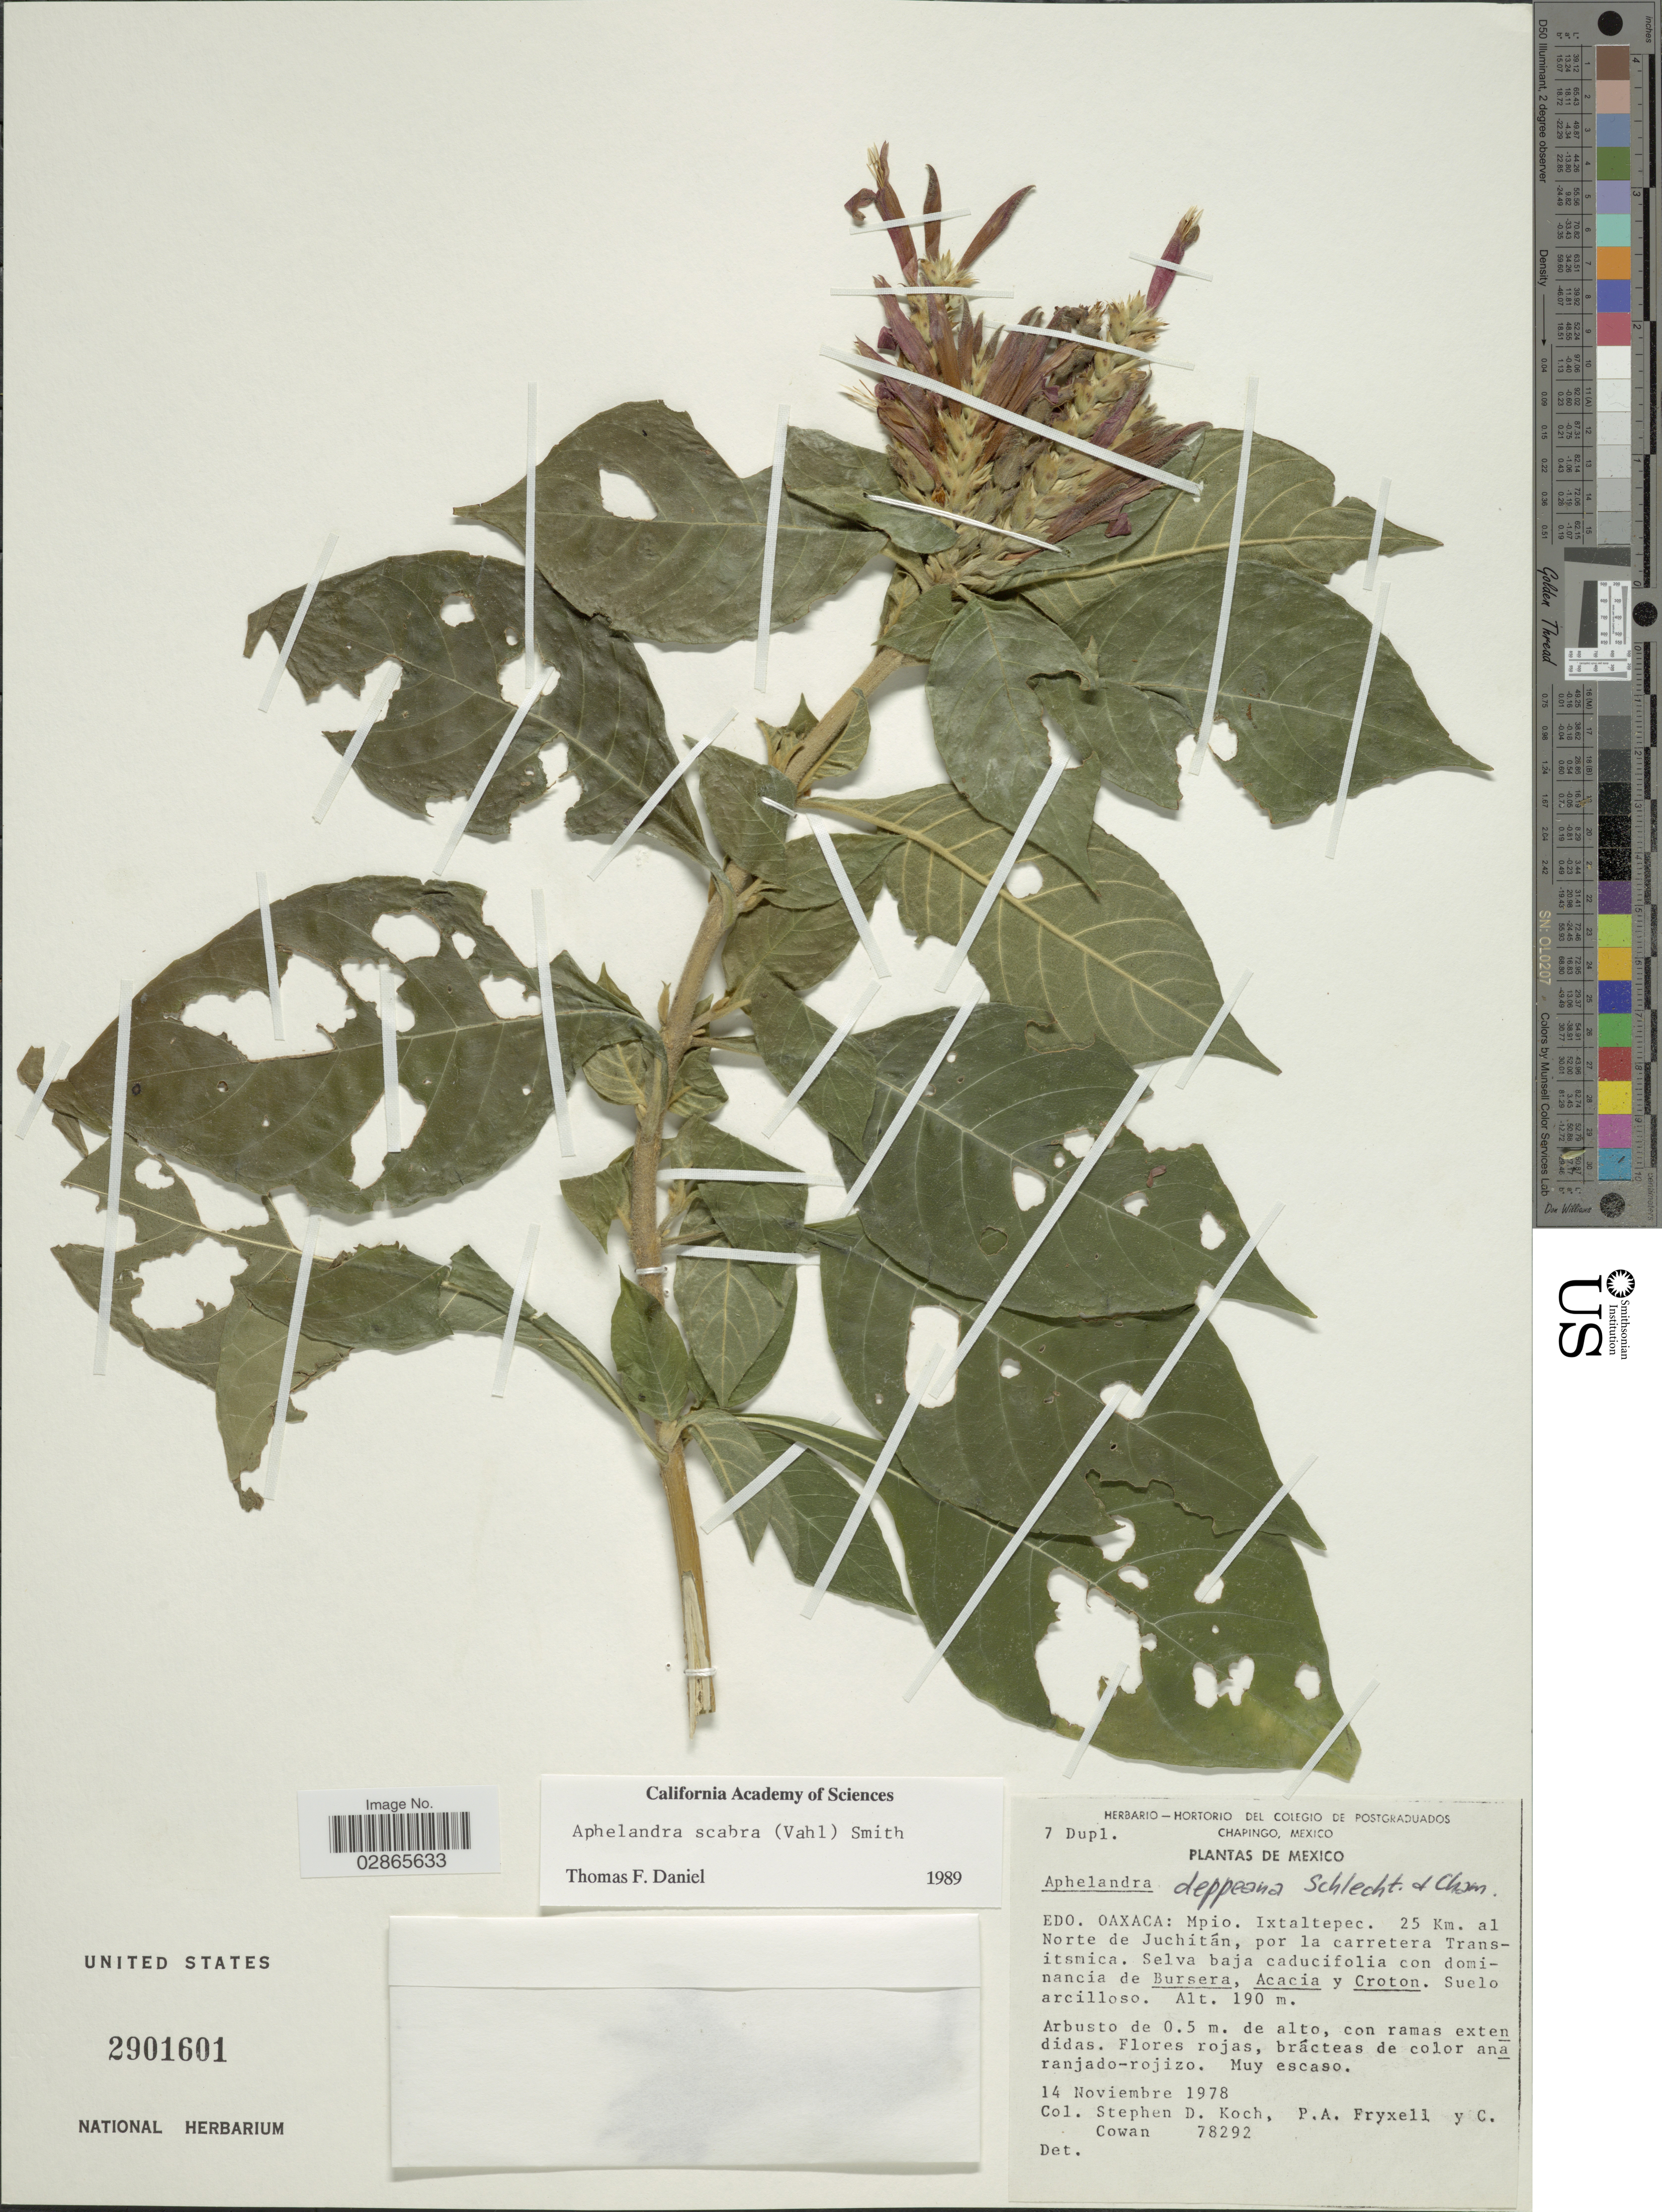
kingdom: Plantae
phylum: Tracheophyta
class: Magnoliopsida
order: Lamiales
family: Acanthaceae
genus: Aphelandra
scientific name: Aphelandra deppeana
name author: Schltdl. & Cham.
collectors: S. D. Koch, P. A. Fryxell & C. Cowan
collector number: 78292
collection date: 1978-11-14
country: Mexico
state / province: Oaxaca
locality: Mpio. Ixtaltepec. 25 Km. al Norte de Juchitán, por la carretra Tranitsmica.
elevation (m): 190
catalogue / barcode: US 2901601